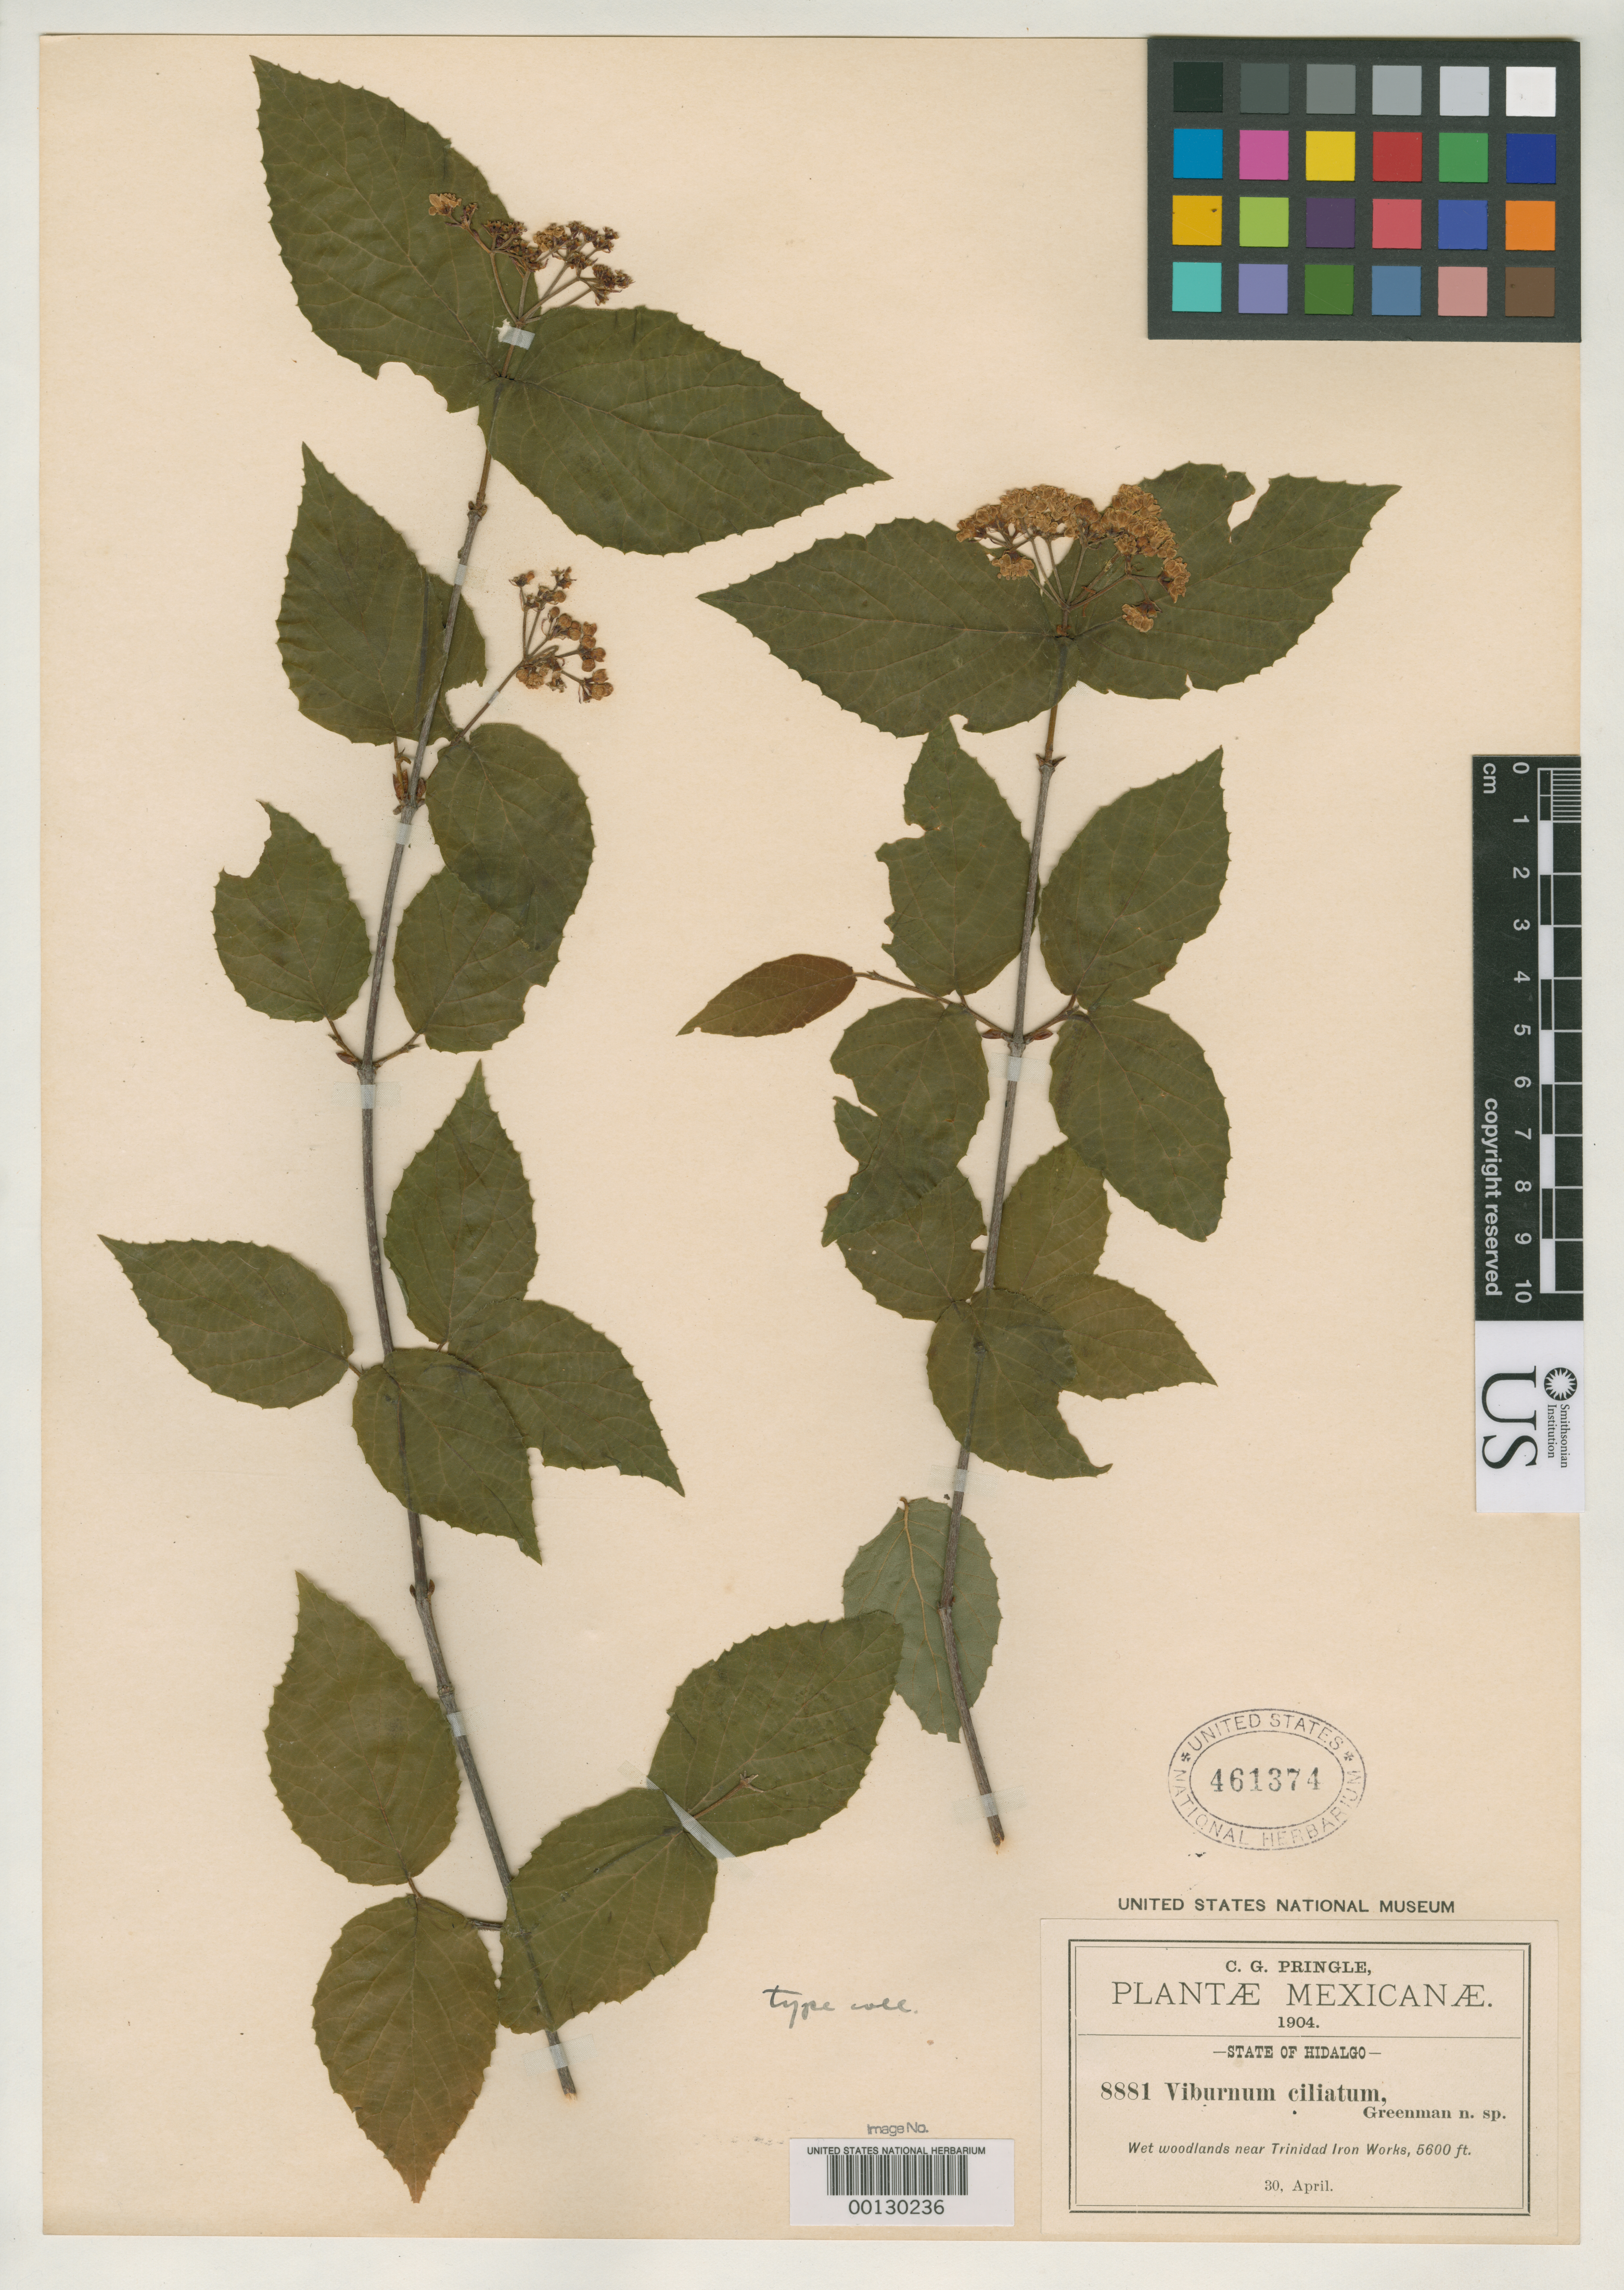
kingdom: Plantae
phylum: Tracheophyta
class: Magnoliopsida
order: Dipsacales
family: Viburnaceae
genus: Viburnum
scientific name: Viburnum ciliatum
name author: Greenm.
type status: Isotype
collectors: C. G. Pringle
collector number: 8881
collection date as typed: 30 Apr 1904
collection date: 1904-04-30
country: Mexico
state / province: Hidalgo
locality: Near Trinidad Iron Works.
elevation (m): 1675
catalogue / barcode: US 461374